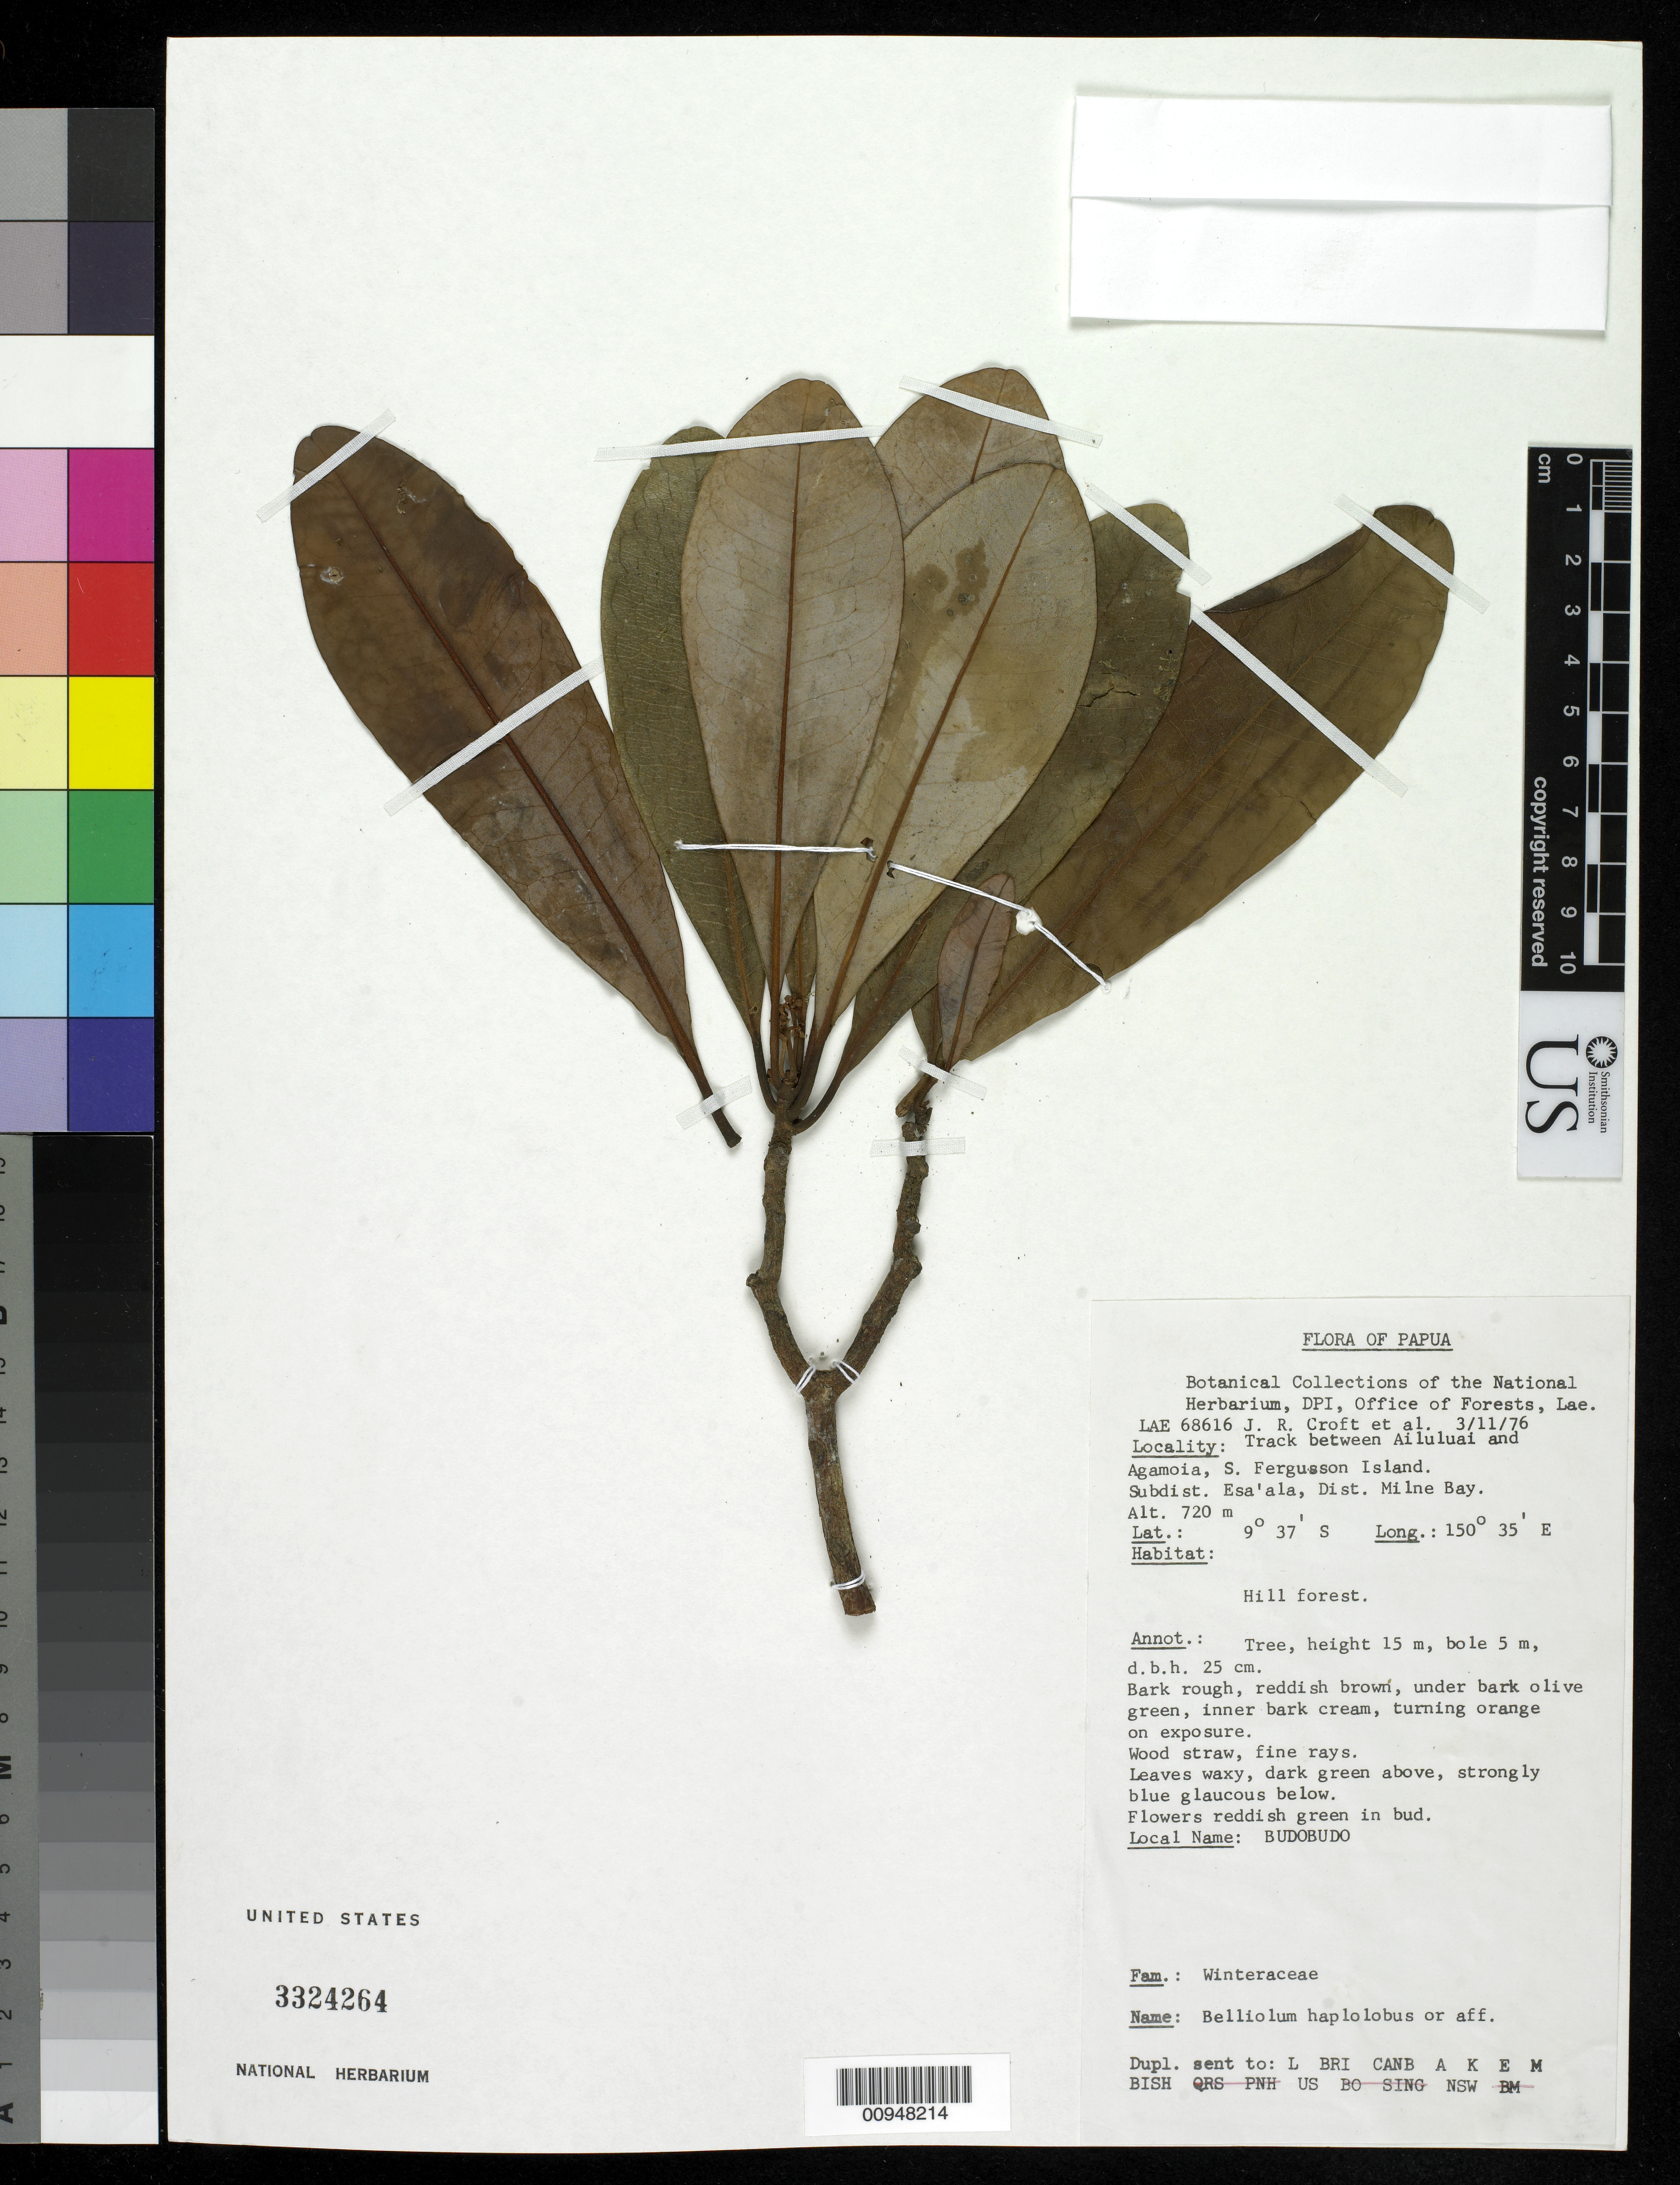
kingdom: Plantae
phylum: Tracheophyta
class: Magnoliopsida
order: Canellales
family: Winteraceae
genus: Belliolum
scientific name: Belliolum haplopus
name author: (B.L. Burtt) A.C. Sm.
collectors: J. R. Croft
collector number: LAE 68616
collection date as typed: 11 Mar 1976 or 03 Nov 1976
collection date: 1976-03-11 or 1976-11-03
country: Papua New Guinea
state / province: Milne Bay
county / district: Esa'ala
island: Fergusson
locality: Track between Ailuluai and Agamoia, S. Fergusson Island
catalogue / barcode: US 3324264